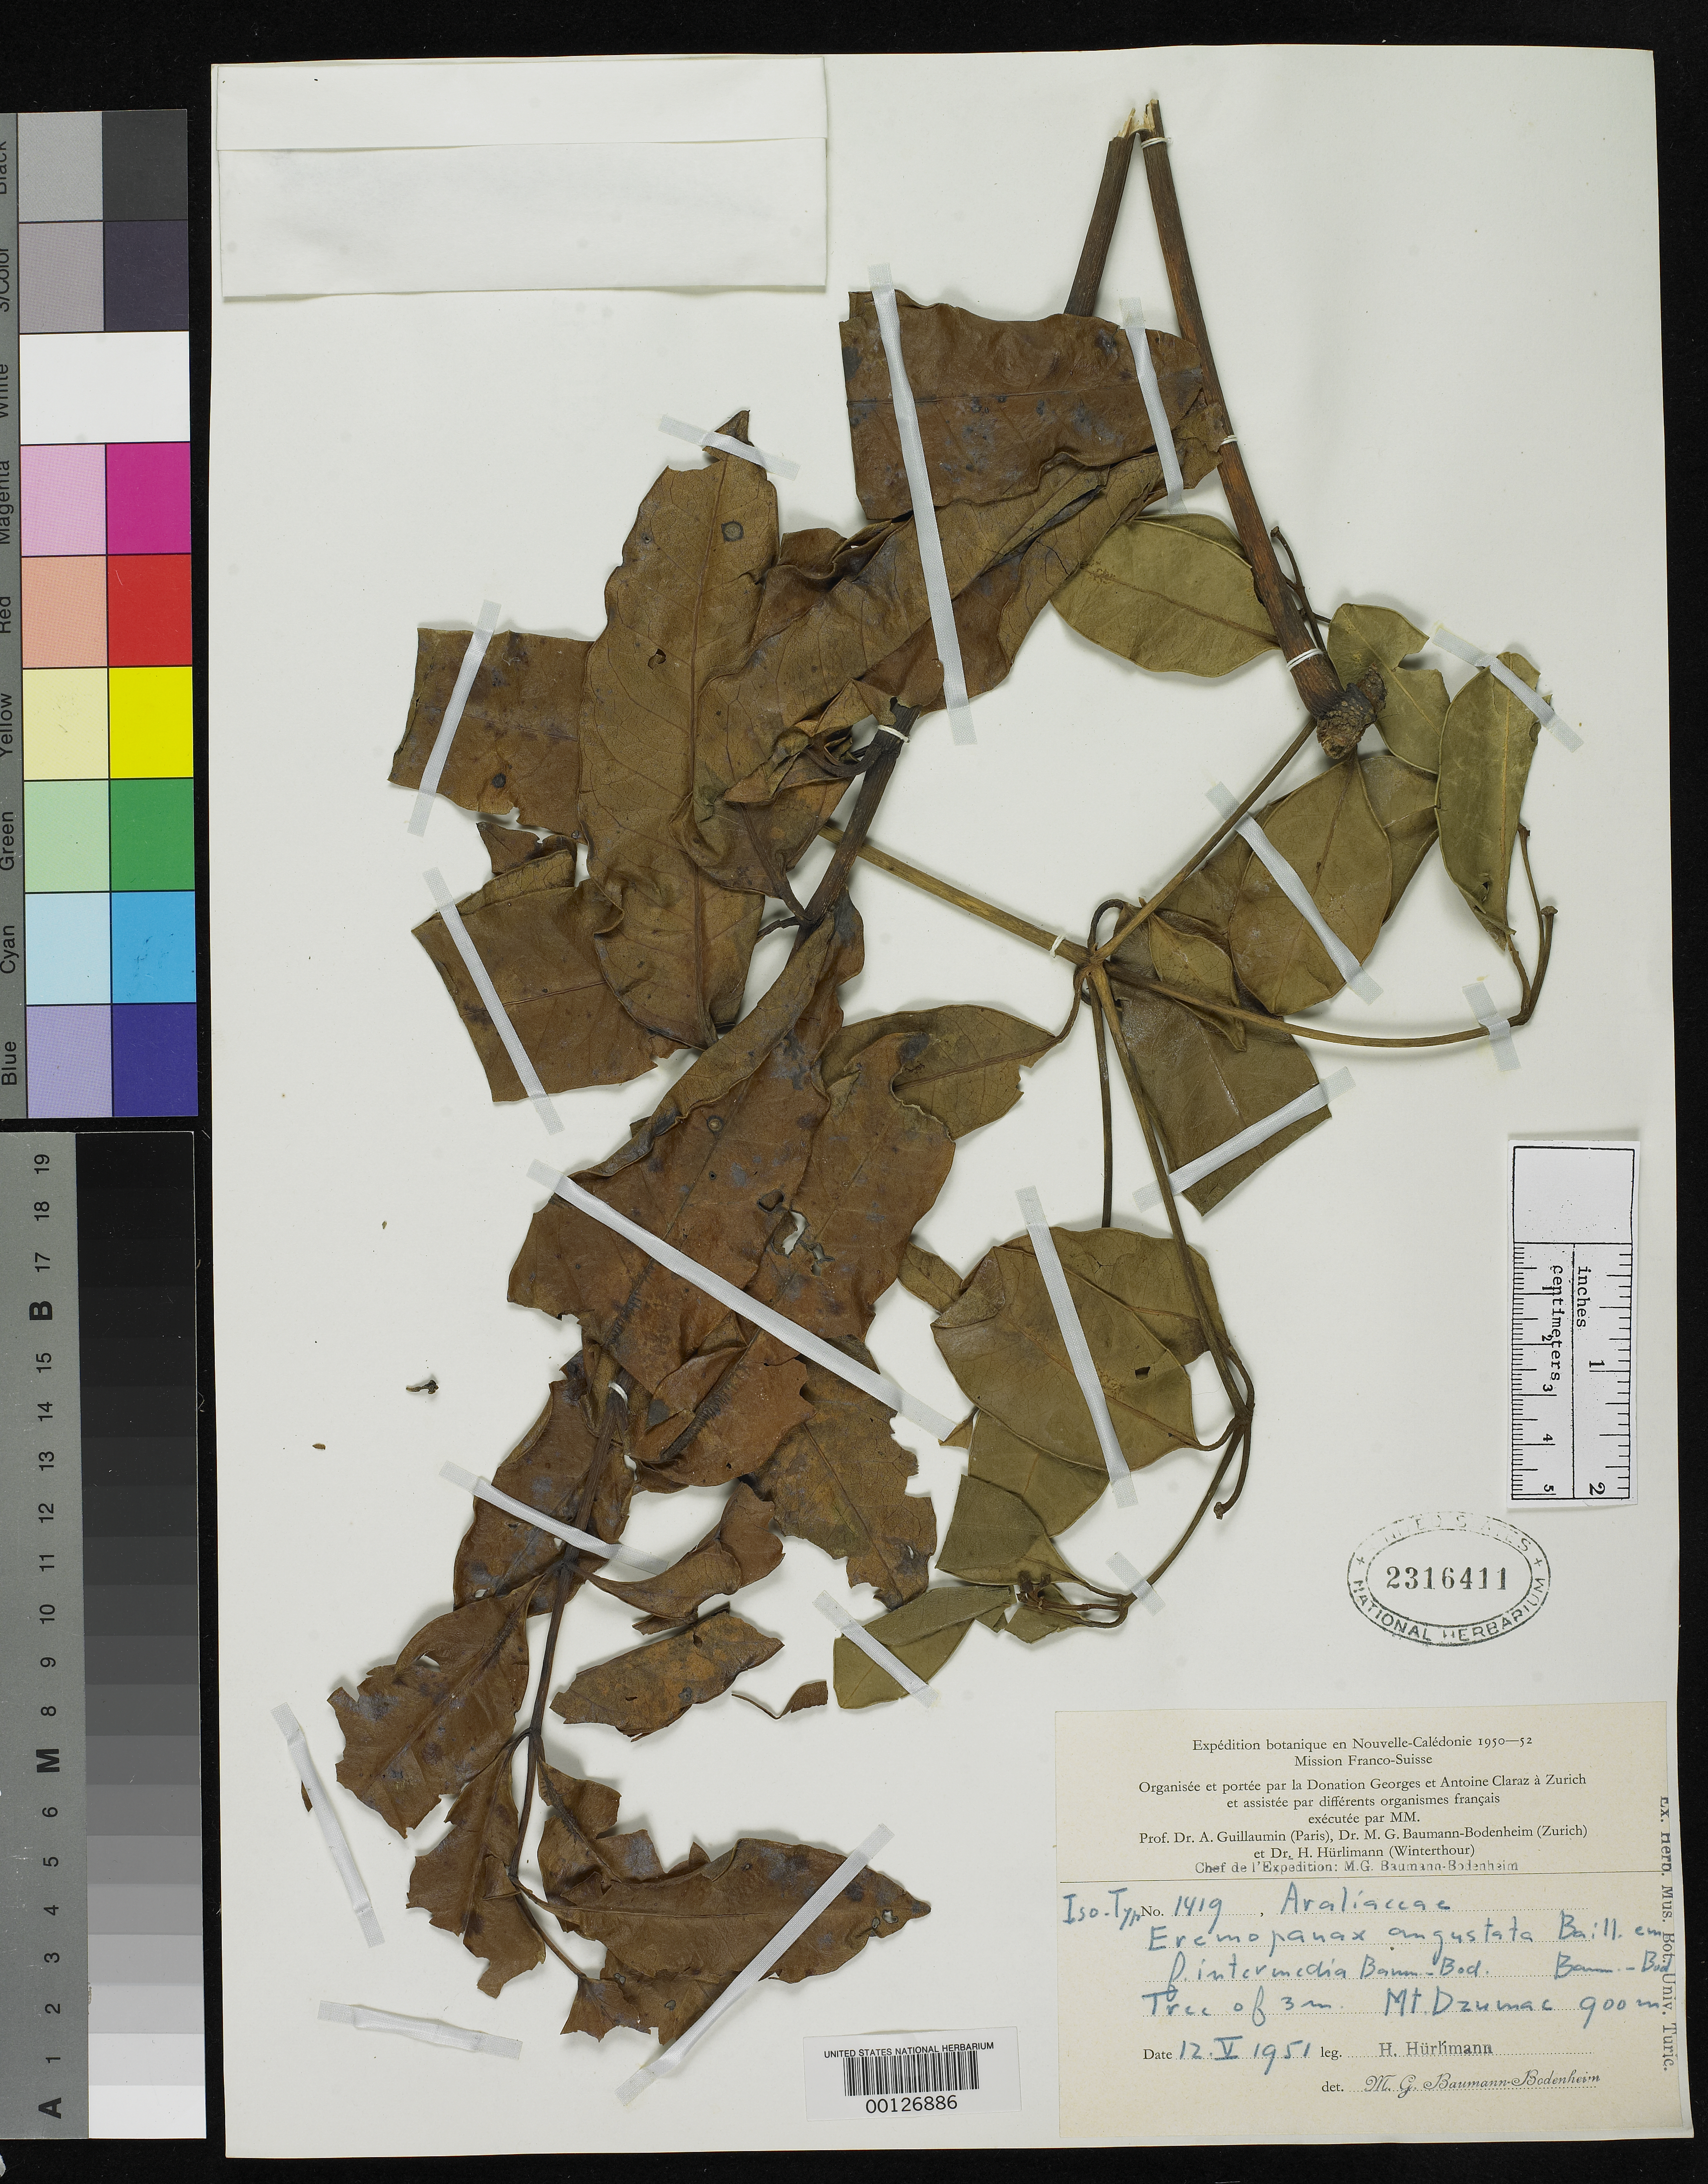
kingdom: Plantae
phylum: Tracheophyta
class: Magnoliopsida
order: Apiales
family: Araliaceae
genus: Eremopanax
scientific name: Eremopanax angustatus f. intermedius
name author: Baum.-Bod.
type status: Isotype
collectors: H. Huerlimann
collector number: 1419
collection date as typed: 12 May 1951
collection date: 1951-05-12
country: New Caledonia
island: New Caledonia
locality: Mt. Dzumac.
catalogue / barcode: US 2316411